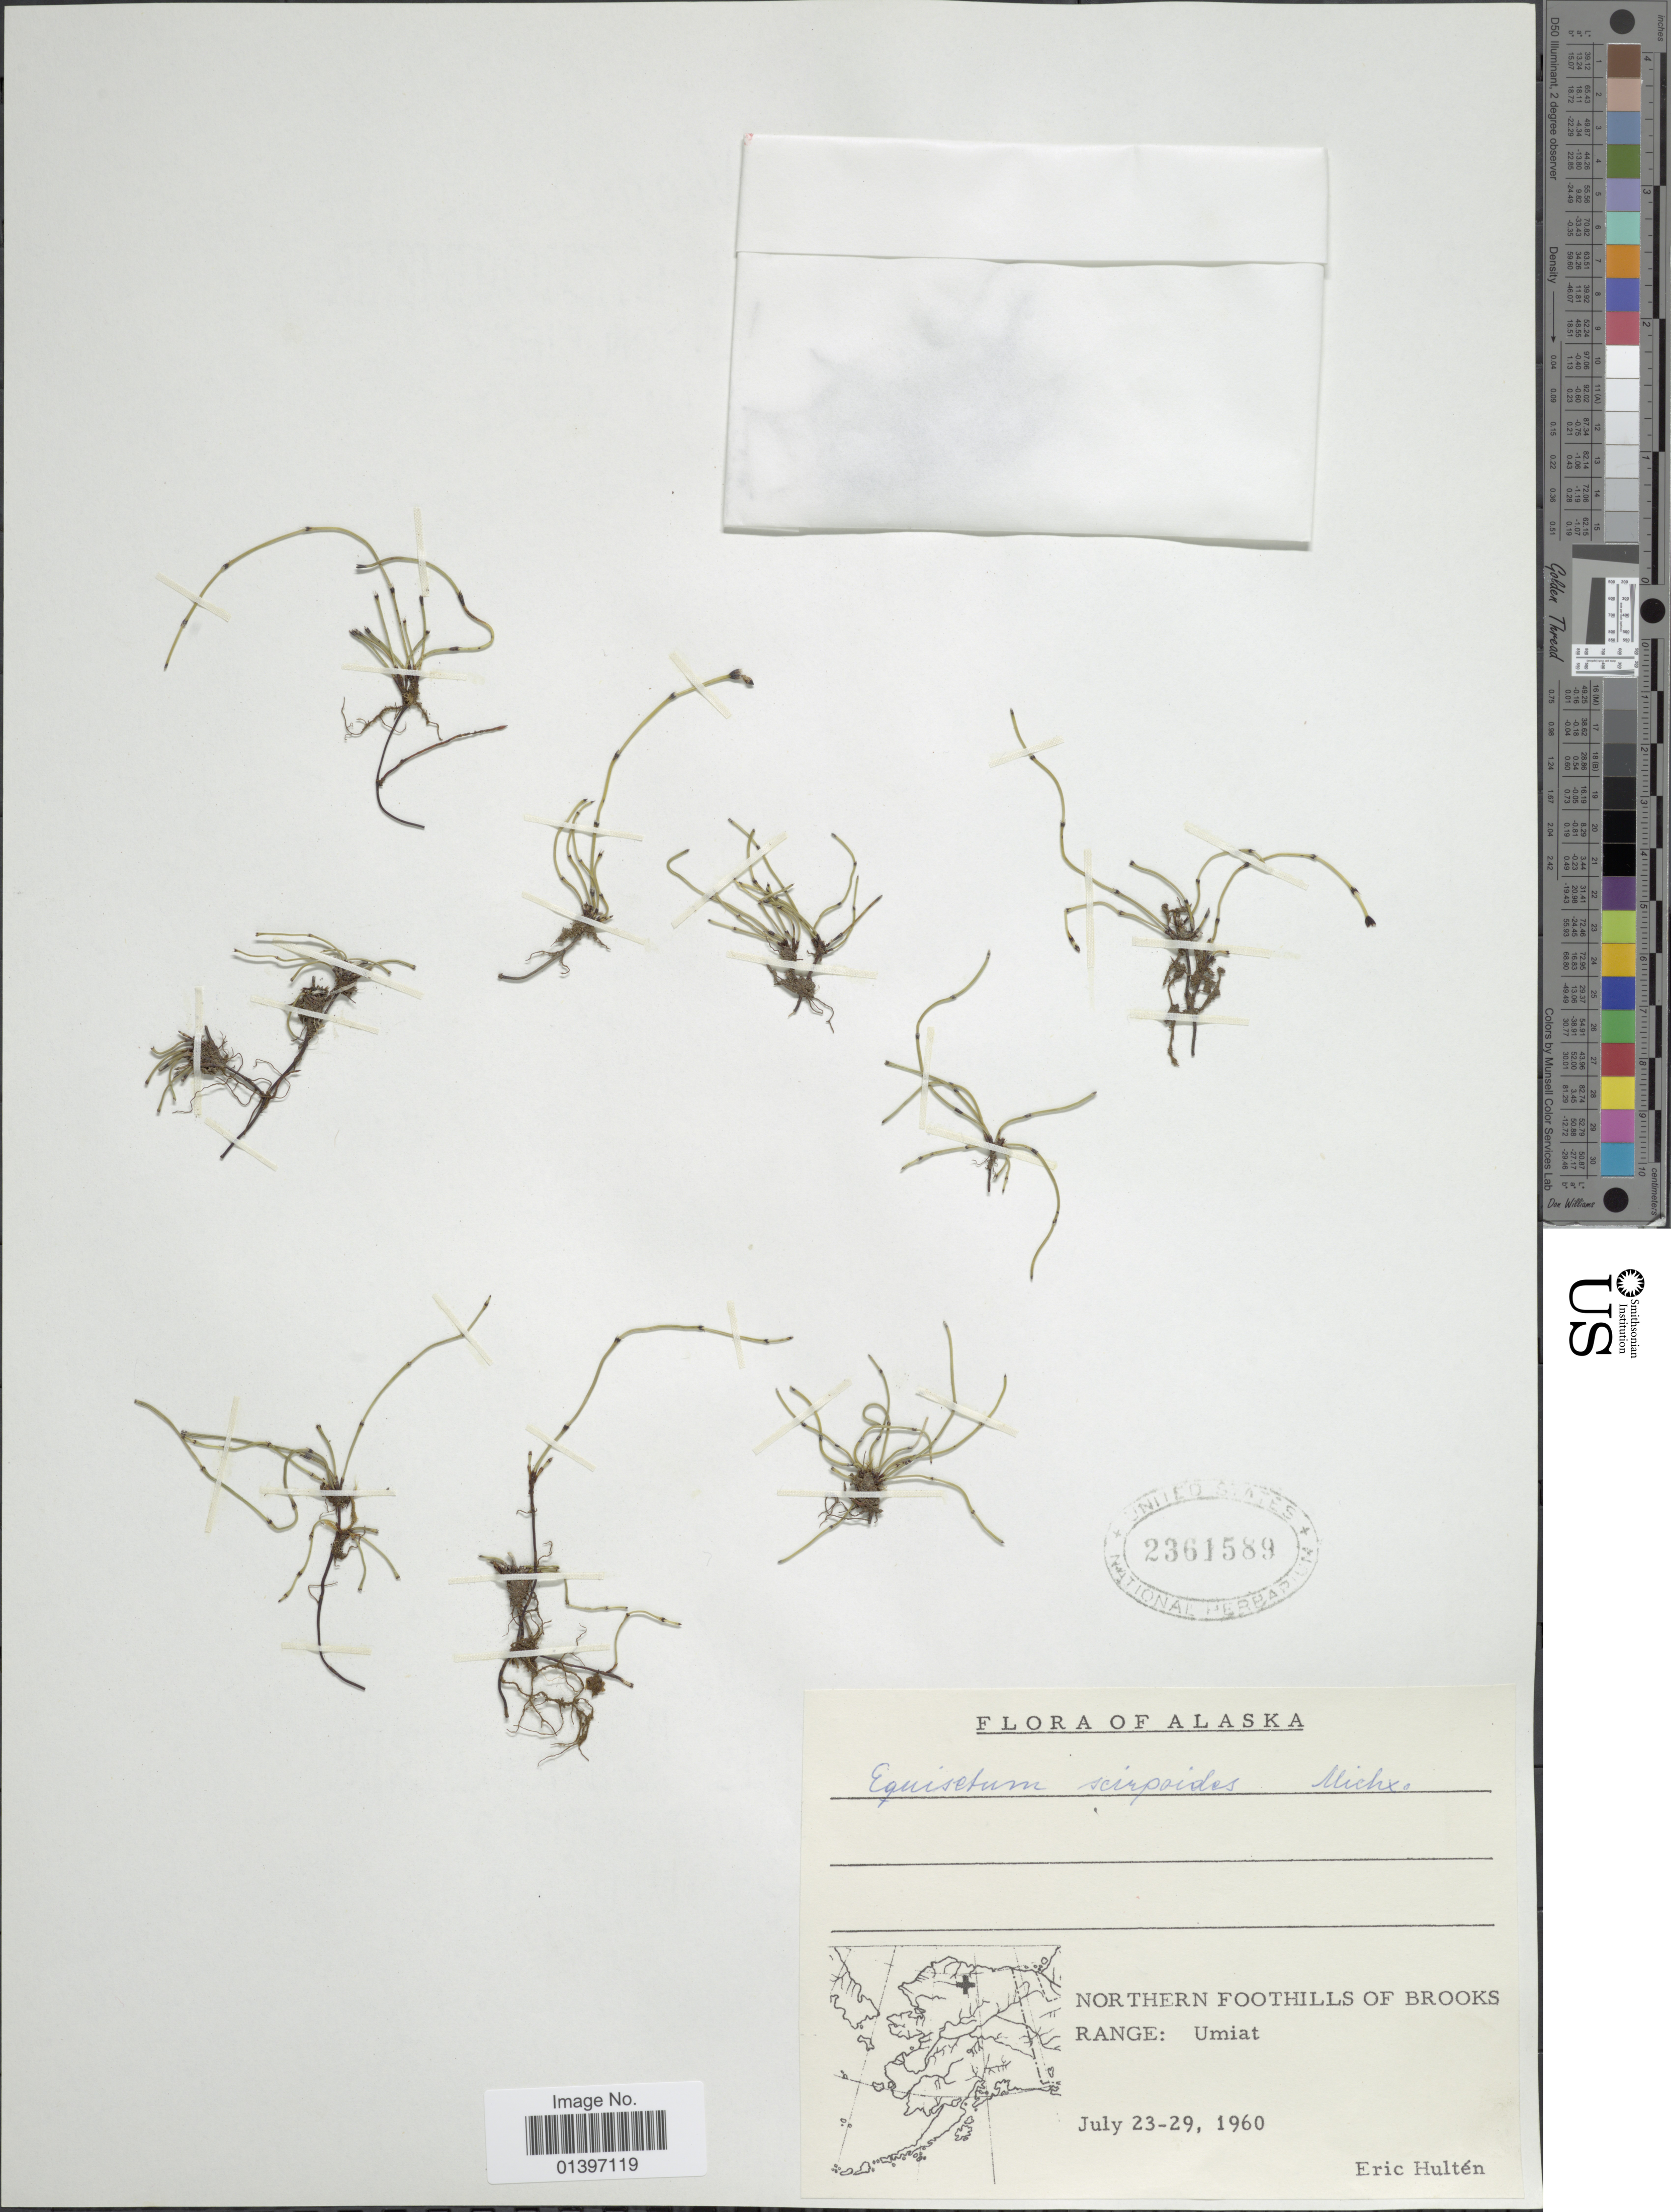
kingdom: Plantae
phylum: Tracheophyta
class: Polypodiopsida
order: Equisetales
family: Equisetaceae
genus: Equisetum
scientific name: Equisetum scirpoides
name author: Michx.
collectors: E. G. Hultén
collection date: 1960-07-23/1960-07-29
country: United States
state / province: Alaska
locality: Northern Foothills of Brooks Range: Umiat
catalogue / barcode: US 2361589